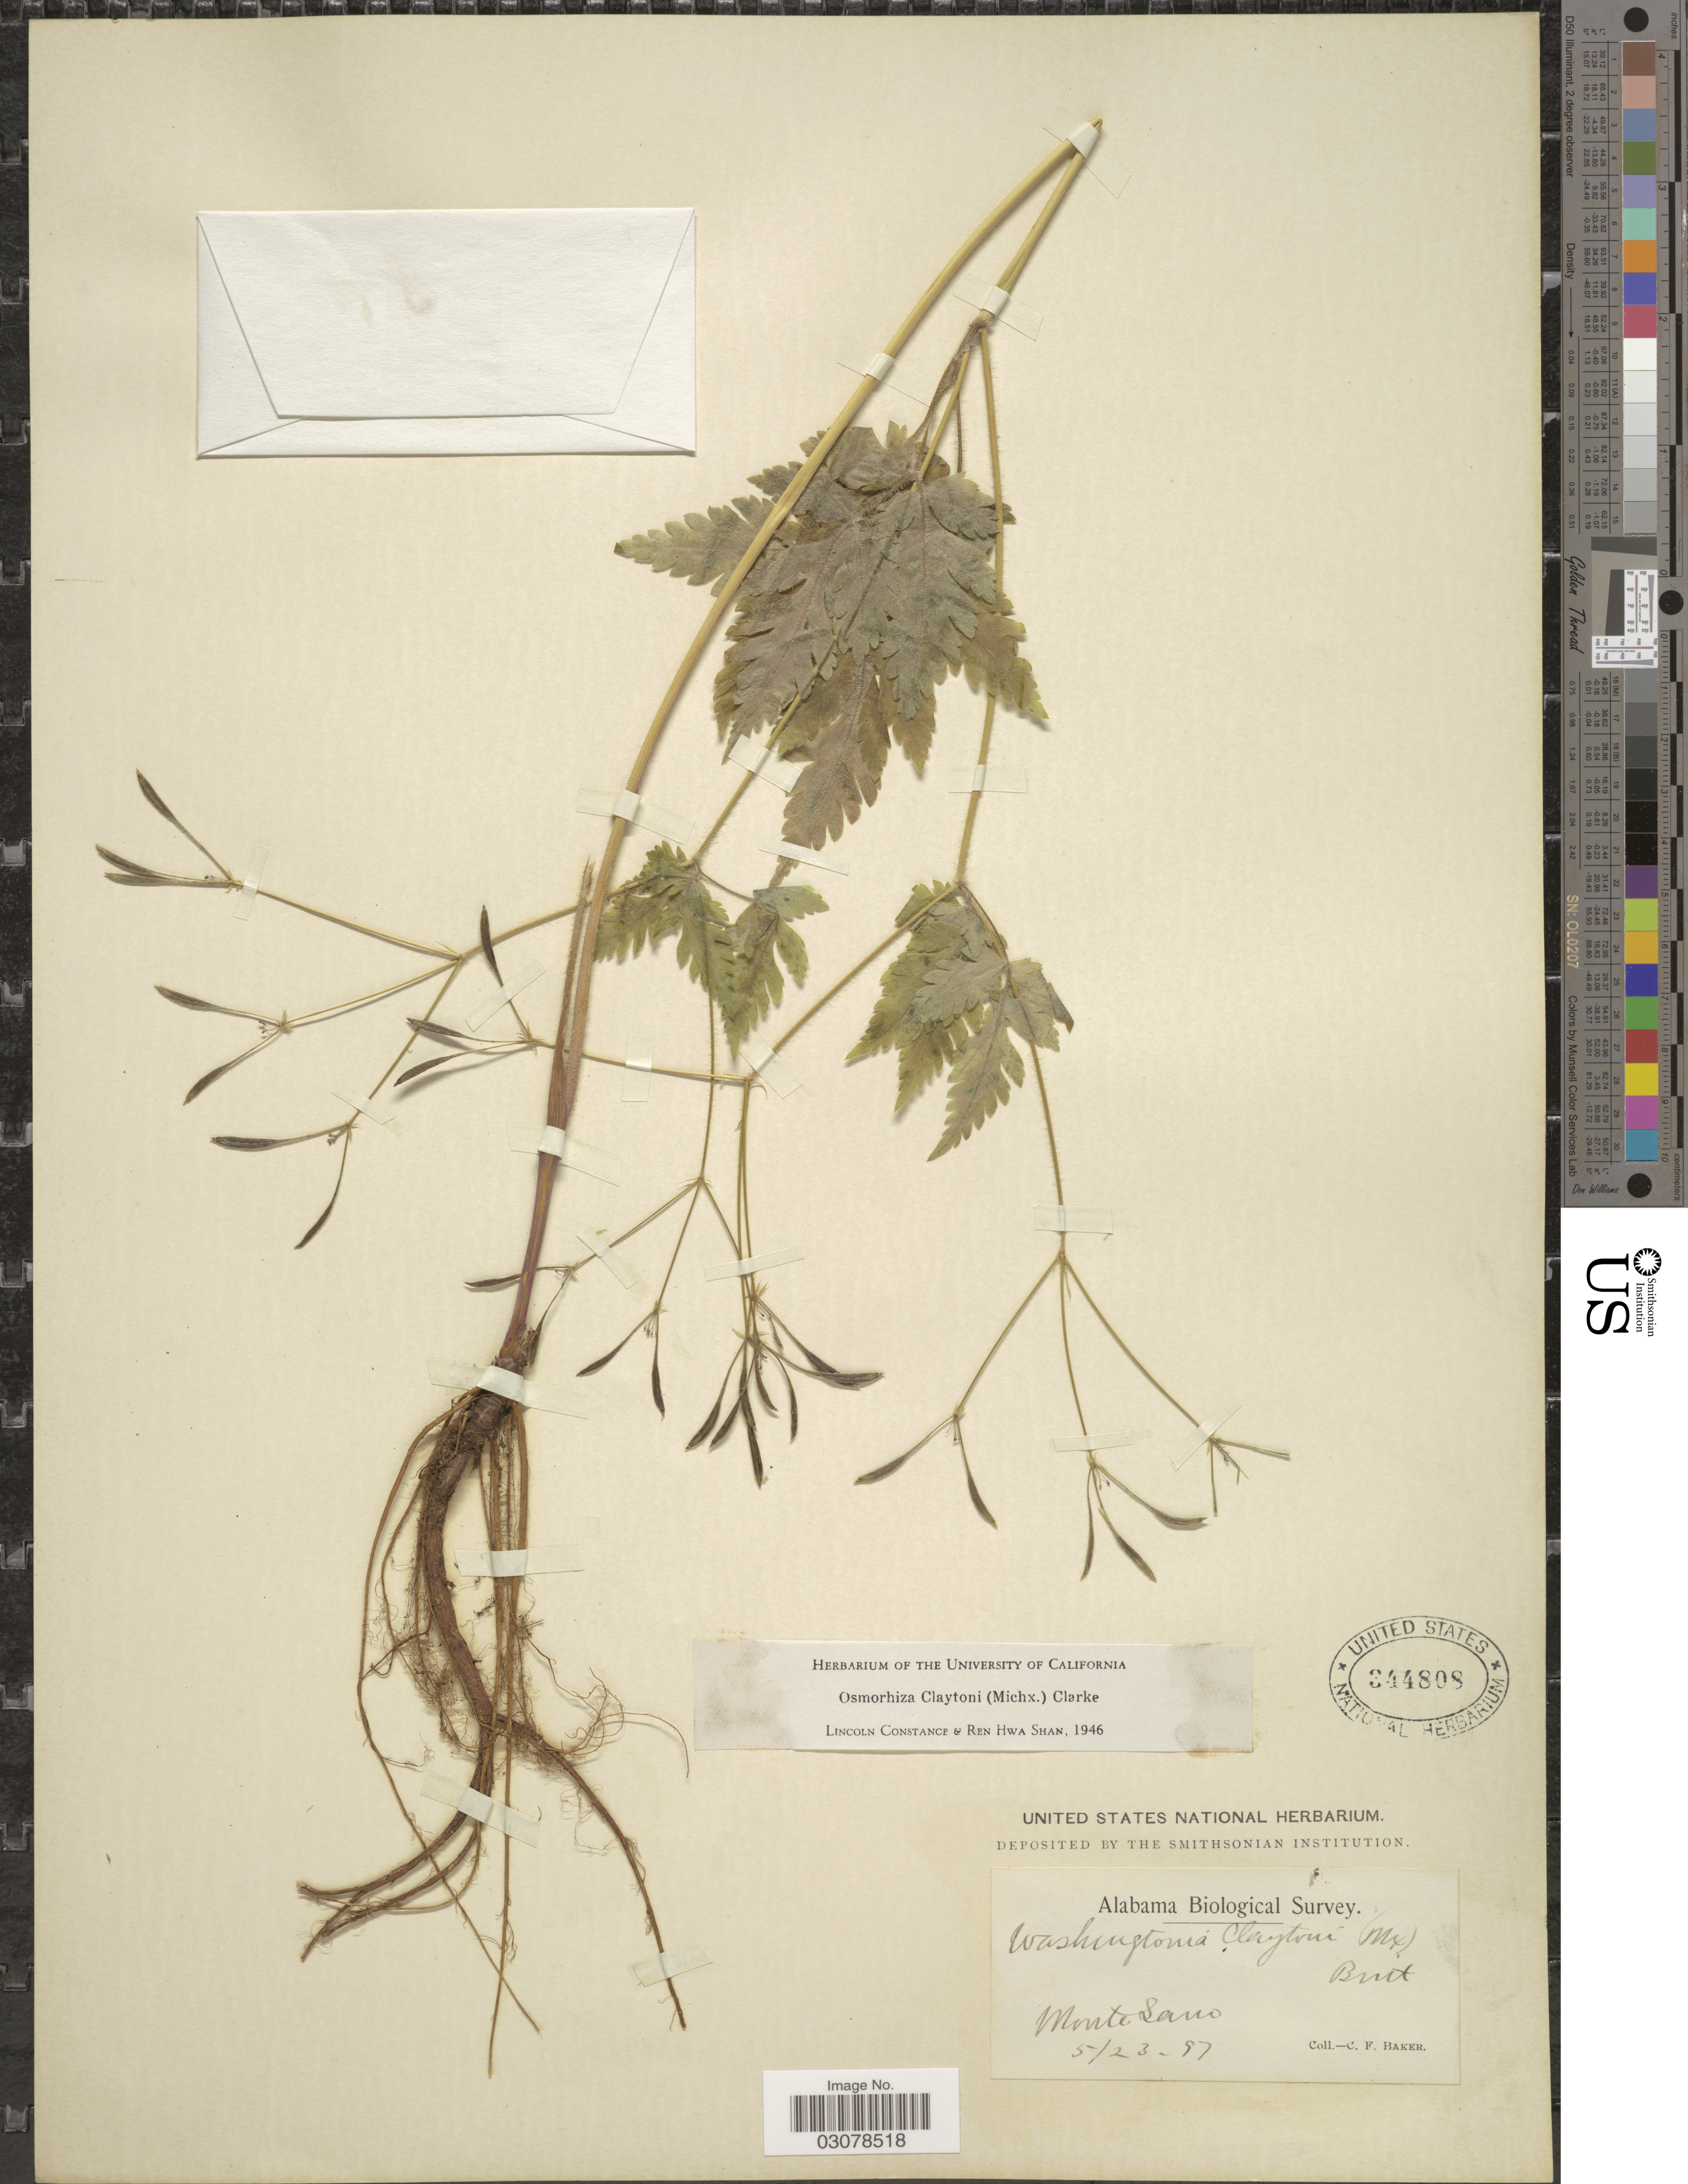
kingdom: Plantae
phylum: Tracheophyta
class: Magnoliopsida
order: Apiales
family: Apiaceae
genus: Osmorhiza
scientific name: Osmorhiza claytonii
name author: (Michx.) C.B. Clarke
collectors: C. F. Baker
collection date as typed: Transcribed d/m/y: 23/5/97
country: United States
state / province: Alabama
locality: Alabama Biological Survey. Monte Sano.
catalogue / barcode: US 344808